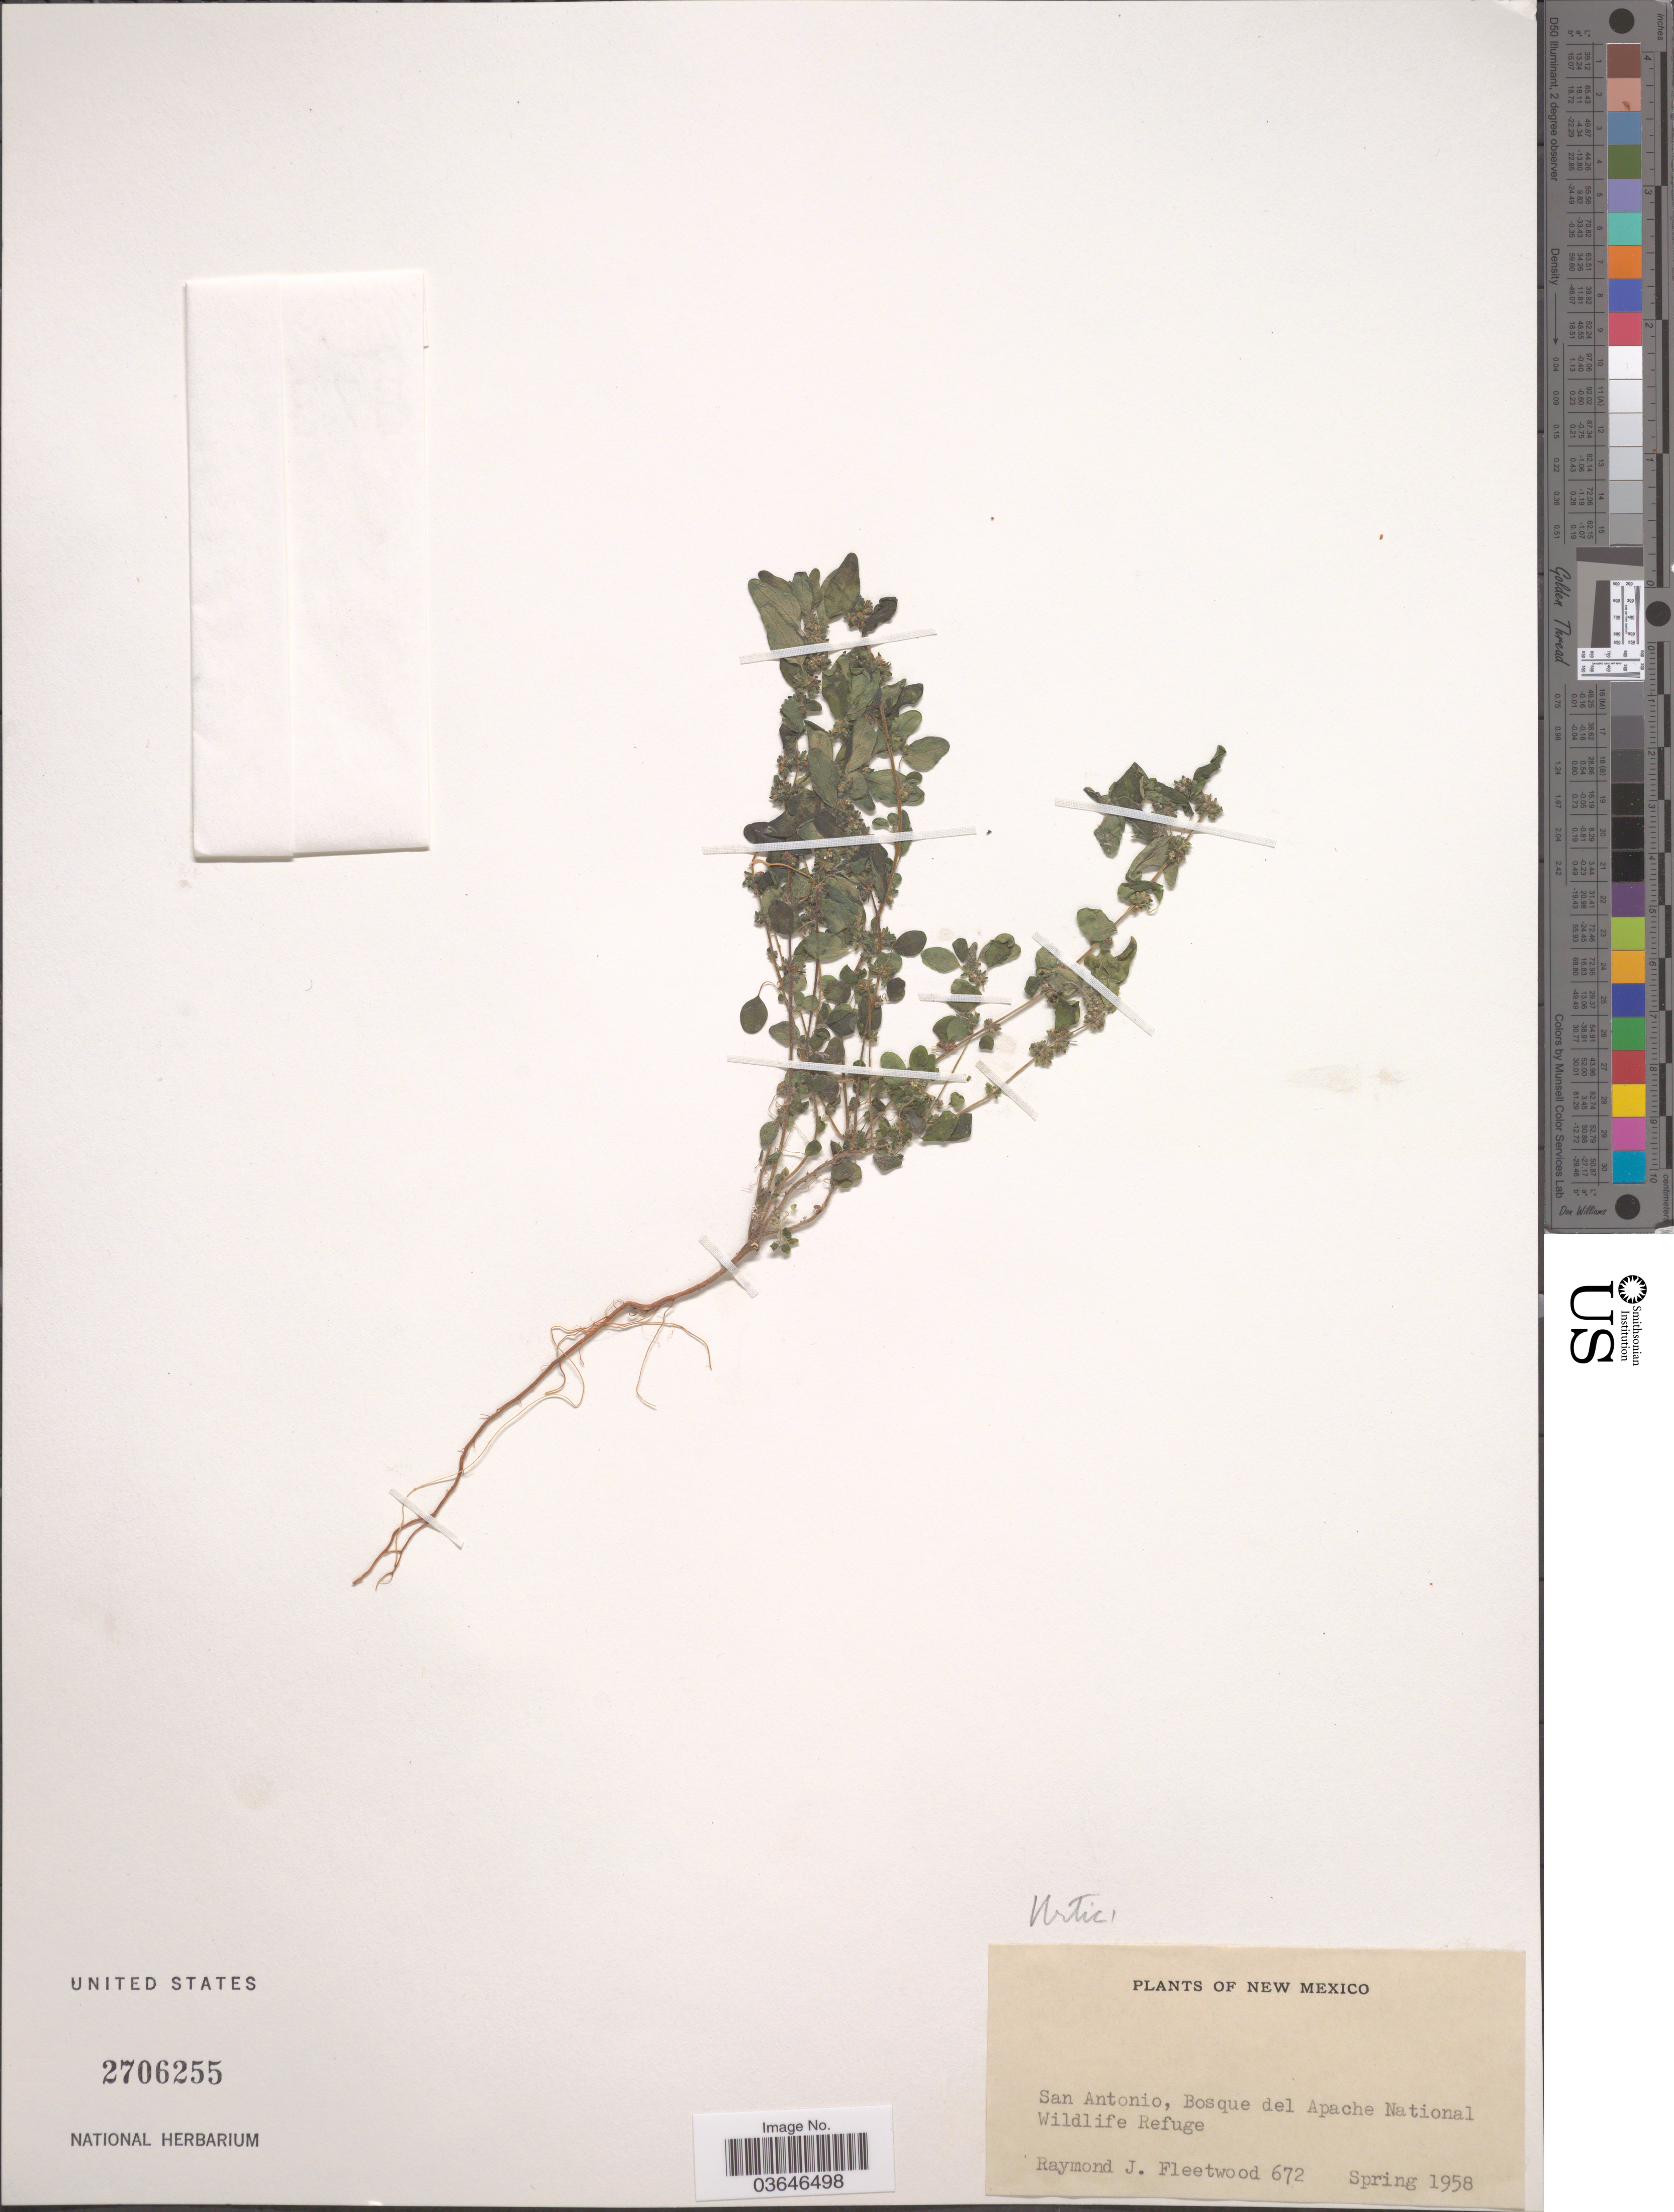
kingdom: Plantae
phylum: Tracheophyta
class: Magnoliopsida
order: Rosales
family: Urticaceae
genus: Parietaria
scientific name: Parietaria pensylvanica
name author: Muhl. ex Willd.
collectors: R. J. Fleetwood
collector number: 672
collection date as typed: Spring 1958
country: Mexico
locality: San Antonio, Bosque del Apache National Wildlife Refuge.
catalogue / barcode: US 2706255